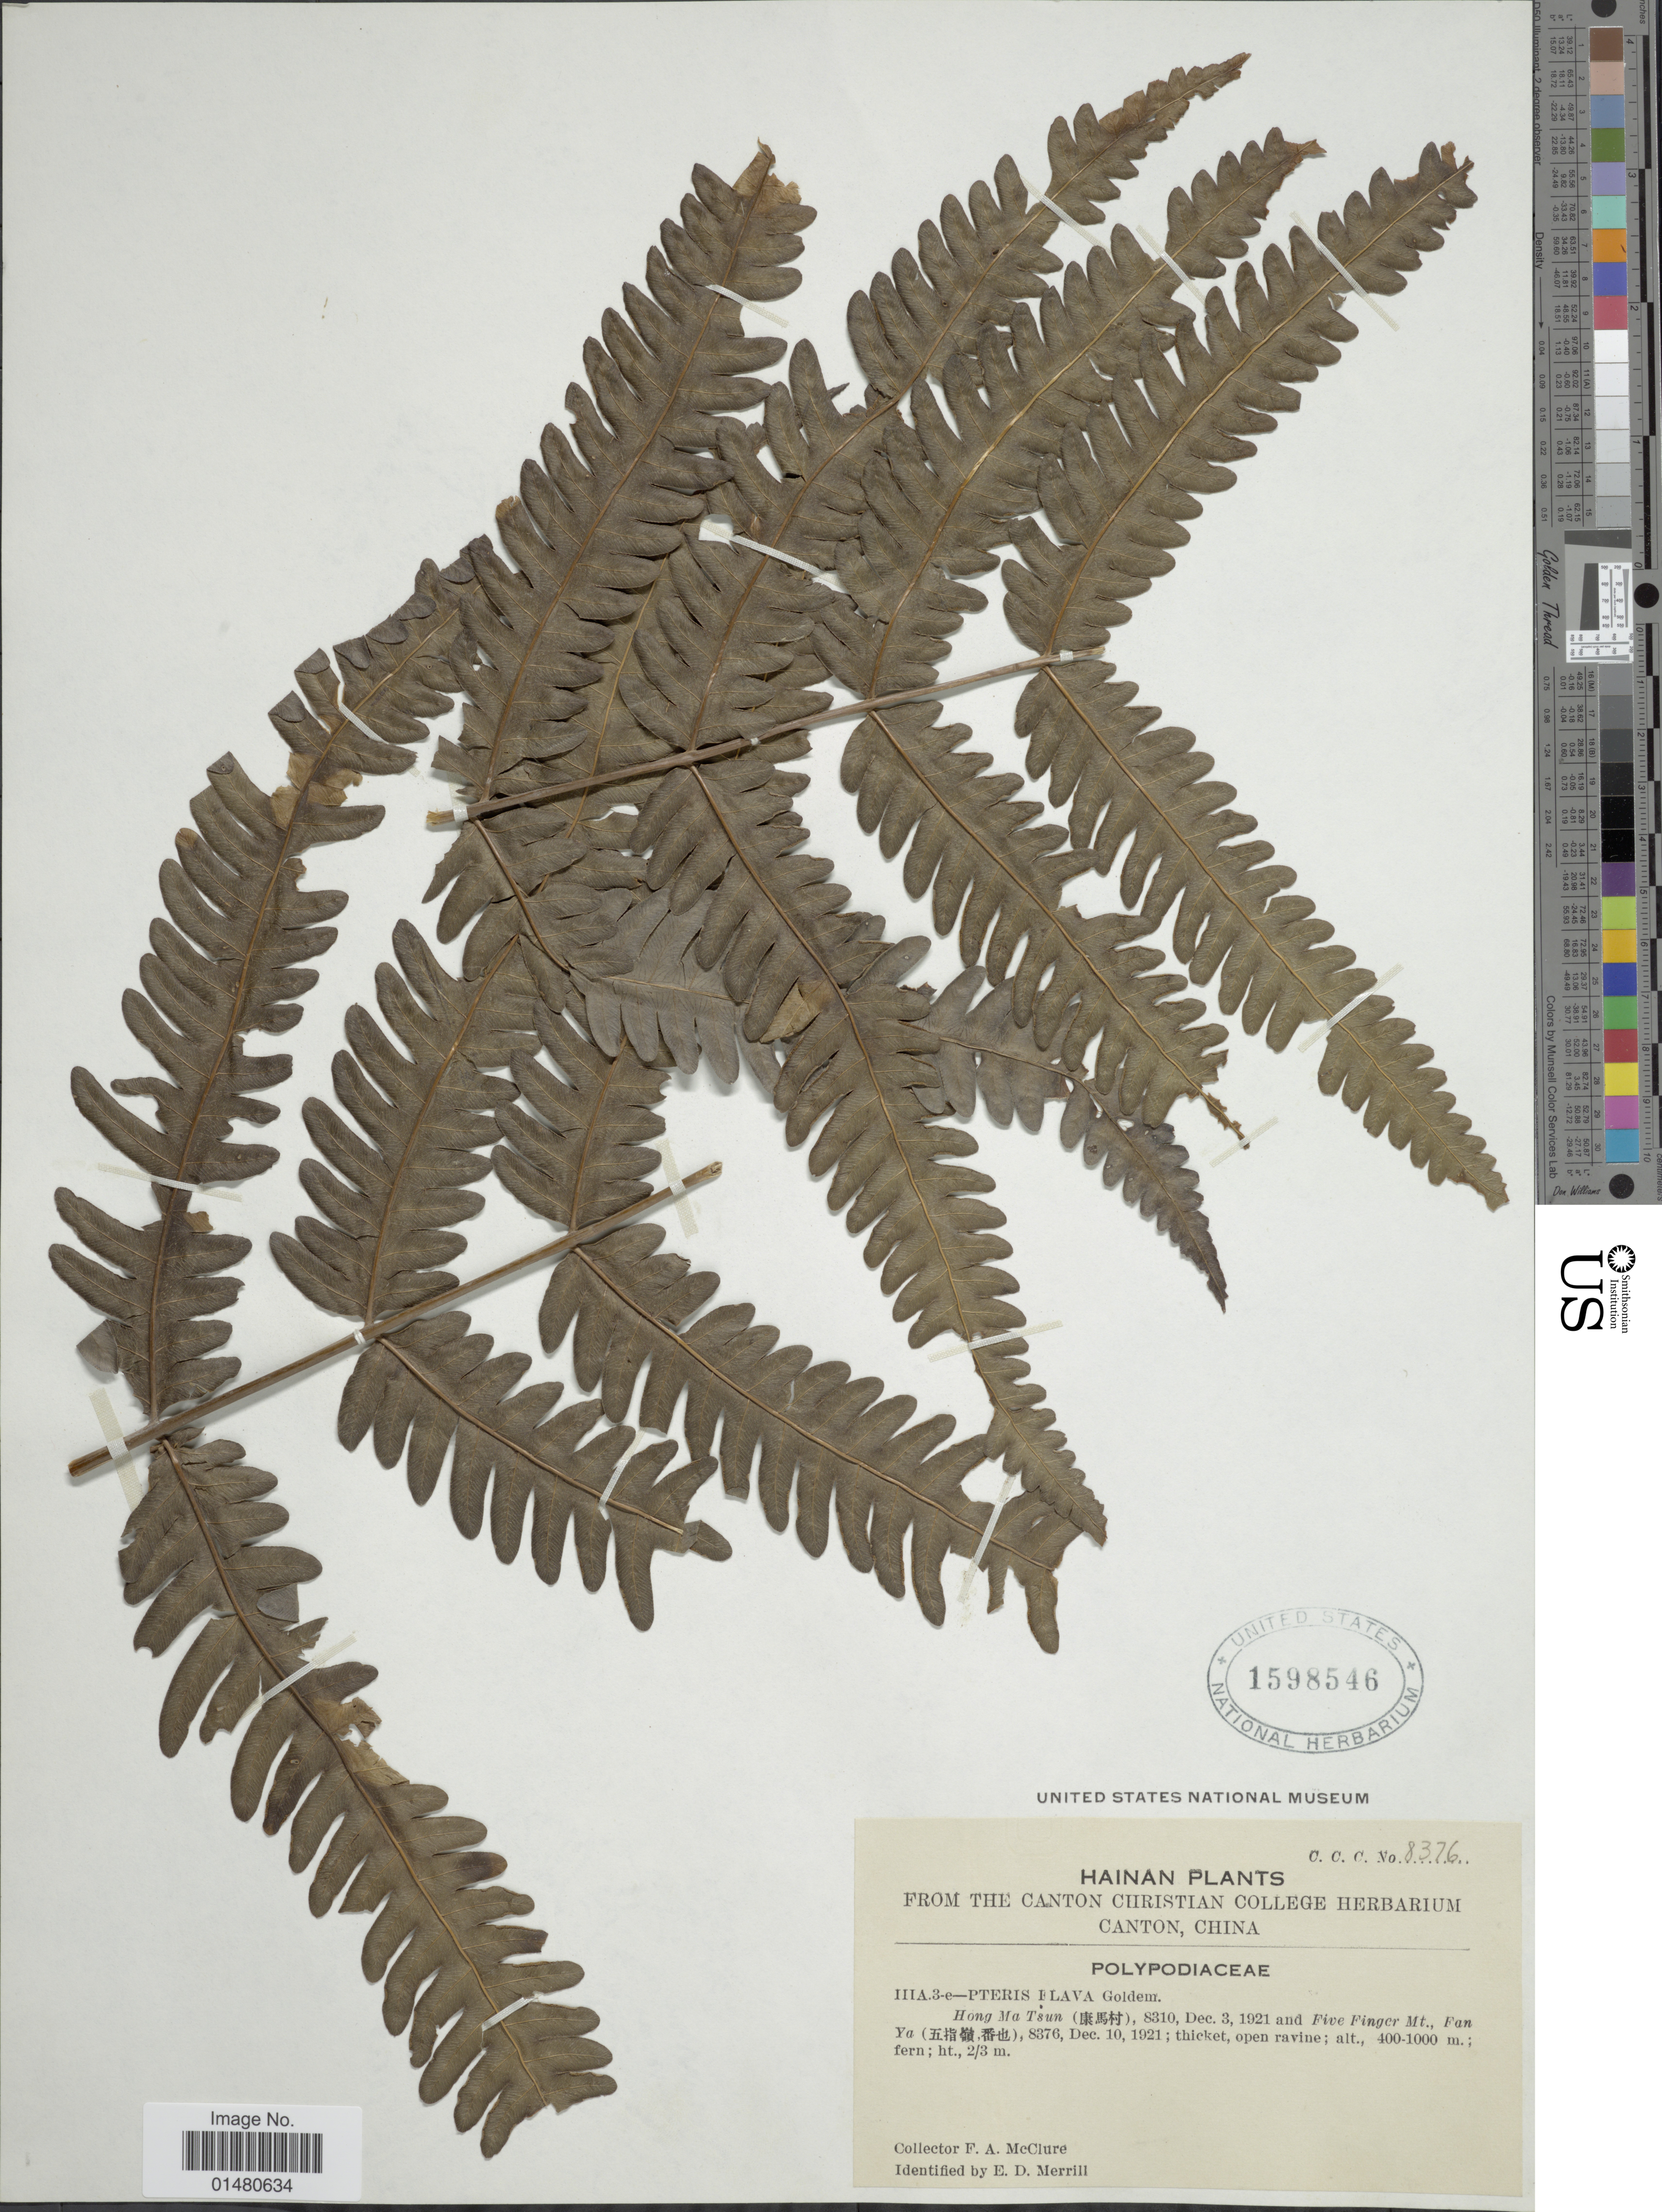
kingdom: Plantae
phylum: Tracheophyta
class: Polypodiopsida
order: Polypodiales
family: Pteridaceae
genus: Pteris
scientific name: Pteris flava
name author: Merr.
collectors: F. A. McClure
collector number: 8376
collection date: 1921-12-03/1921-12-10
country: China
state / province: Hainan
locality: Hong Ma Tsun and Five Finger Mt., Fan Ya (X)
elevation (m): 400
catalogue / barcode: US 1598546